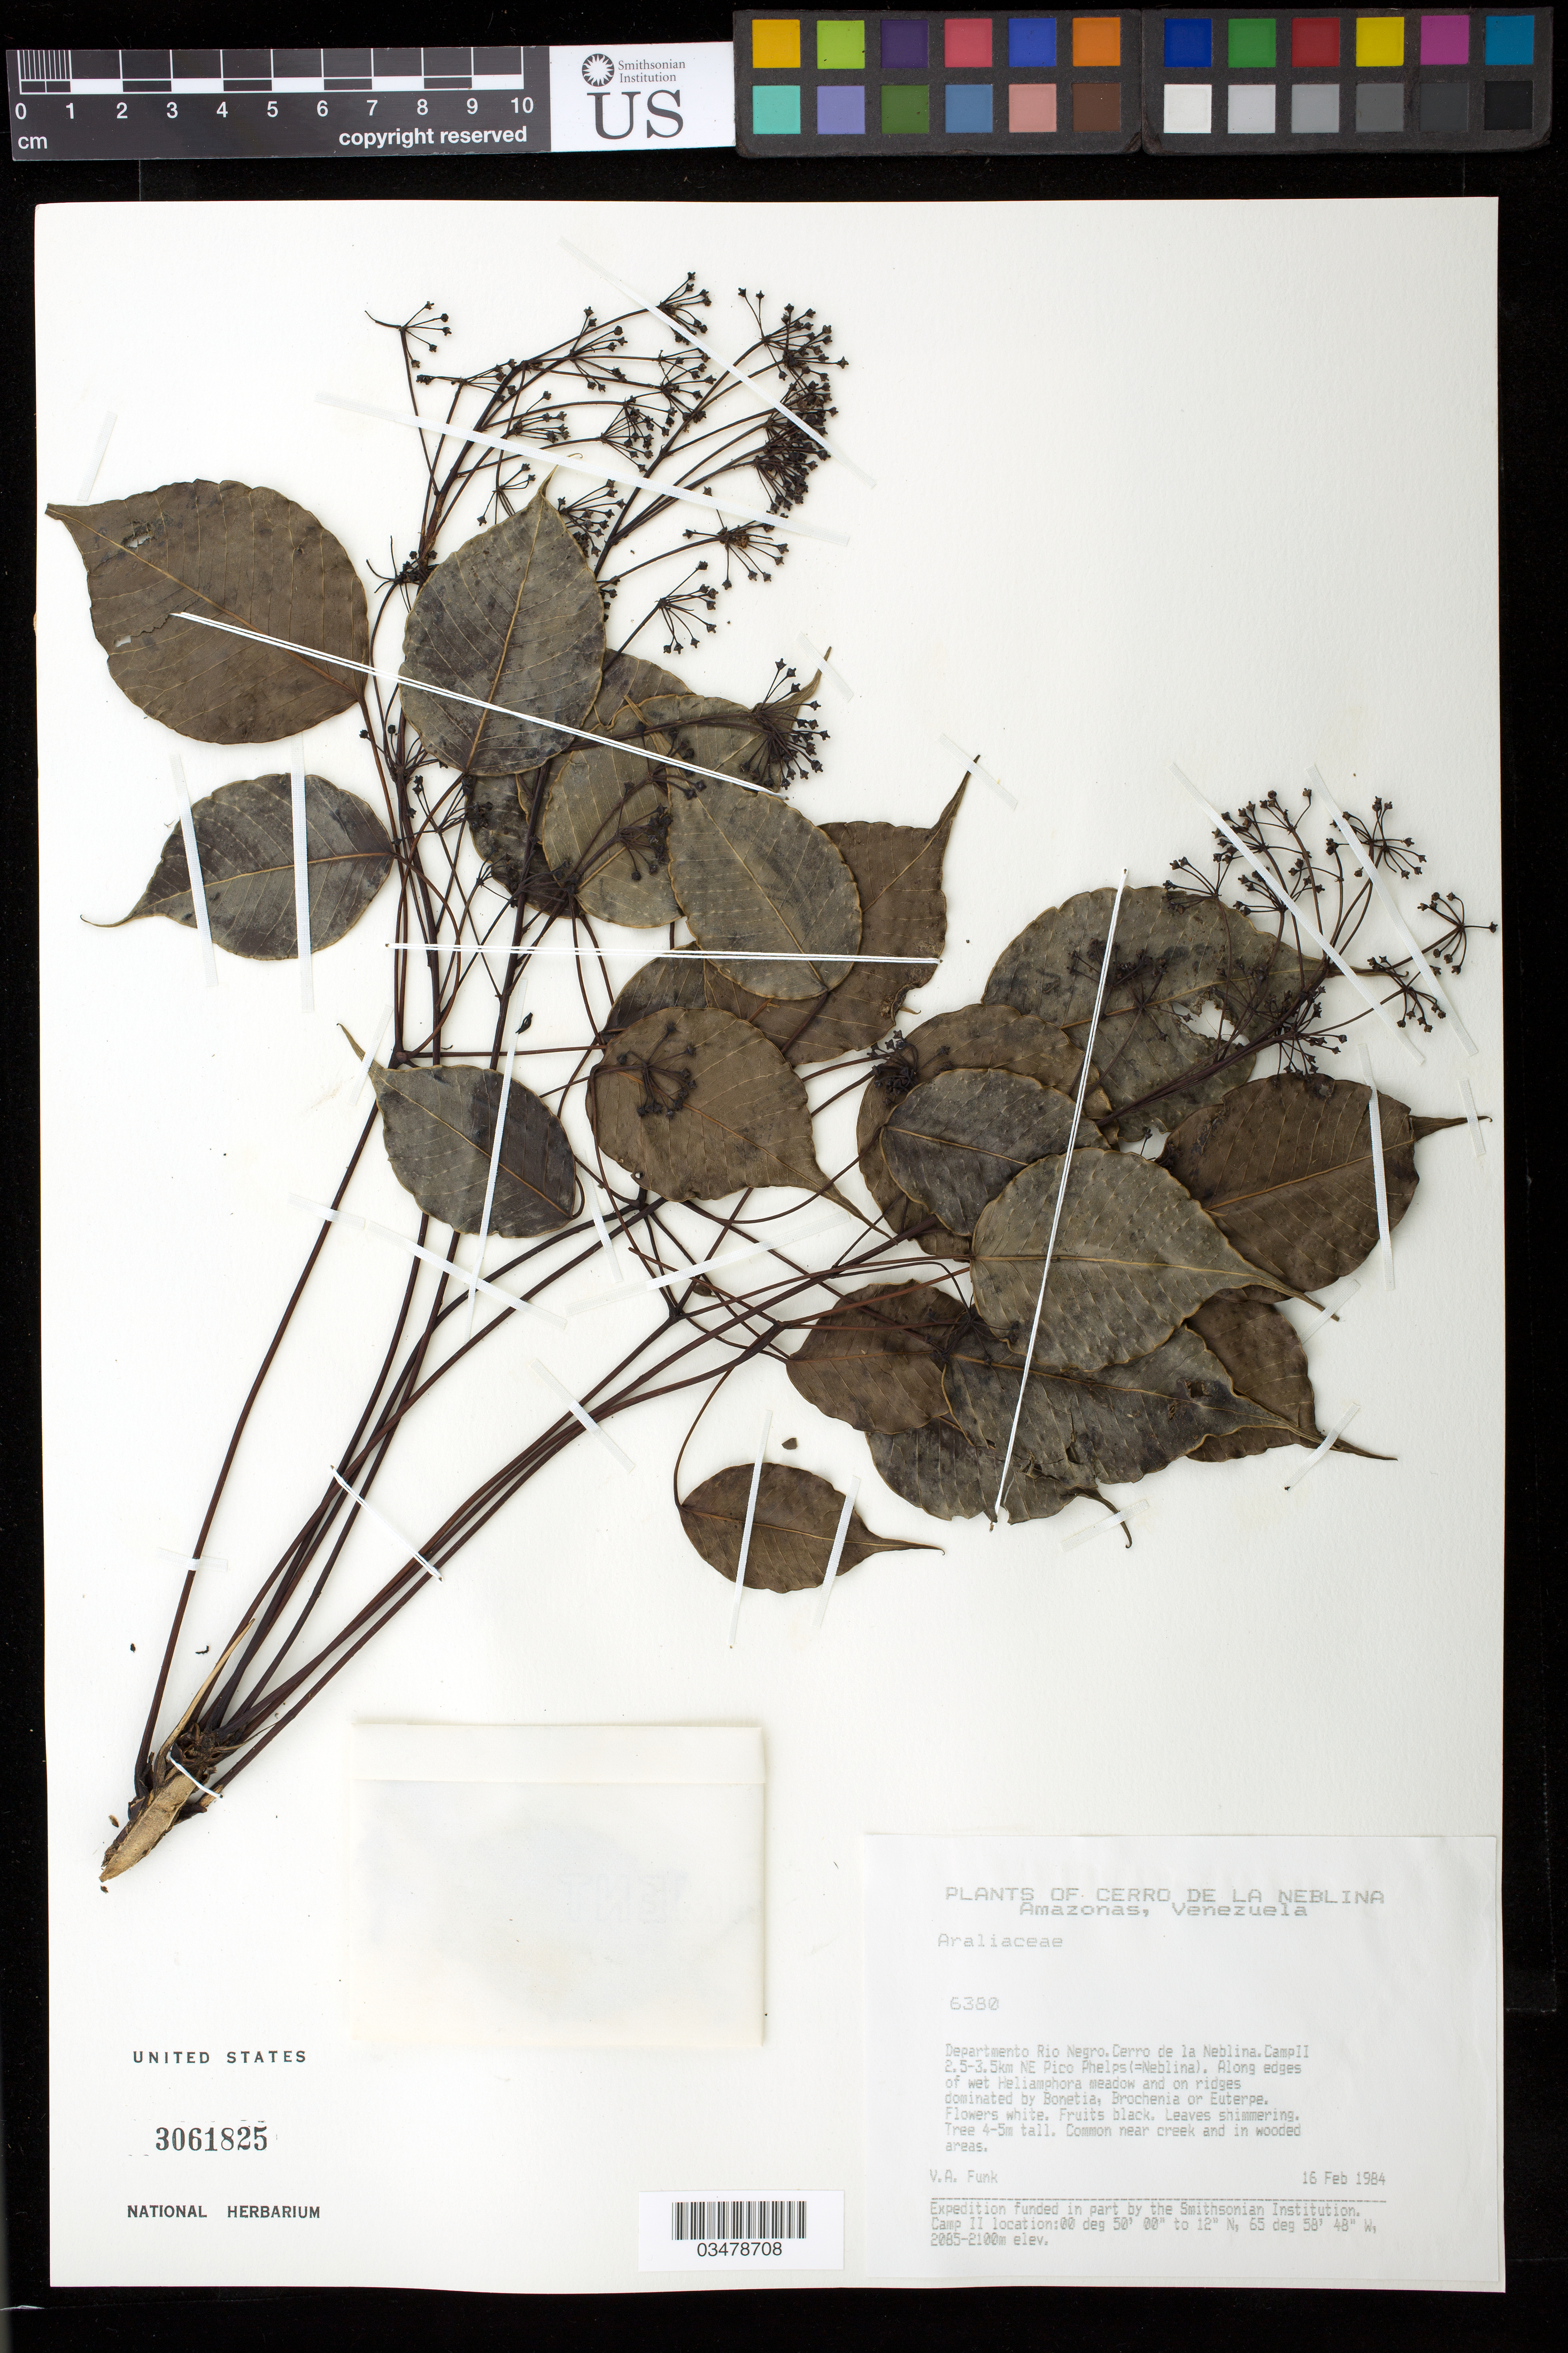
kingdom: Plantae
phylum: Tracheophyta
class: Magnoliopsida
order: Apiales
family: Araliaceae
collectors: V. Funk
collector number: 6380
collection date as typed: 16-Feb-84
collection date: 1984-02-16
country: Venezuela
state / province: Amazonas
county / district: Río Negro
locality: Cerro de la Neblina, Camp II 2.5-3.5 km NE Pico Phelps (=Neblina)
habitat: Along edges of wet Heliamphora meadow and on ridges dominated by Bonnetia, Brocchinia, or Euterpe.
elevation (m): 2085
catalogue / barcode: US 3061825